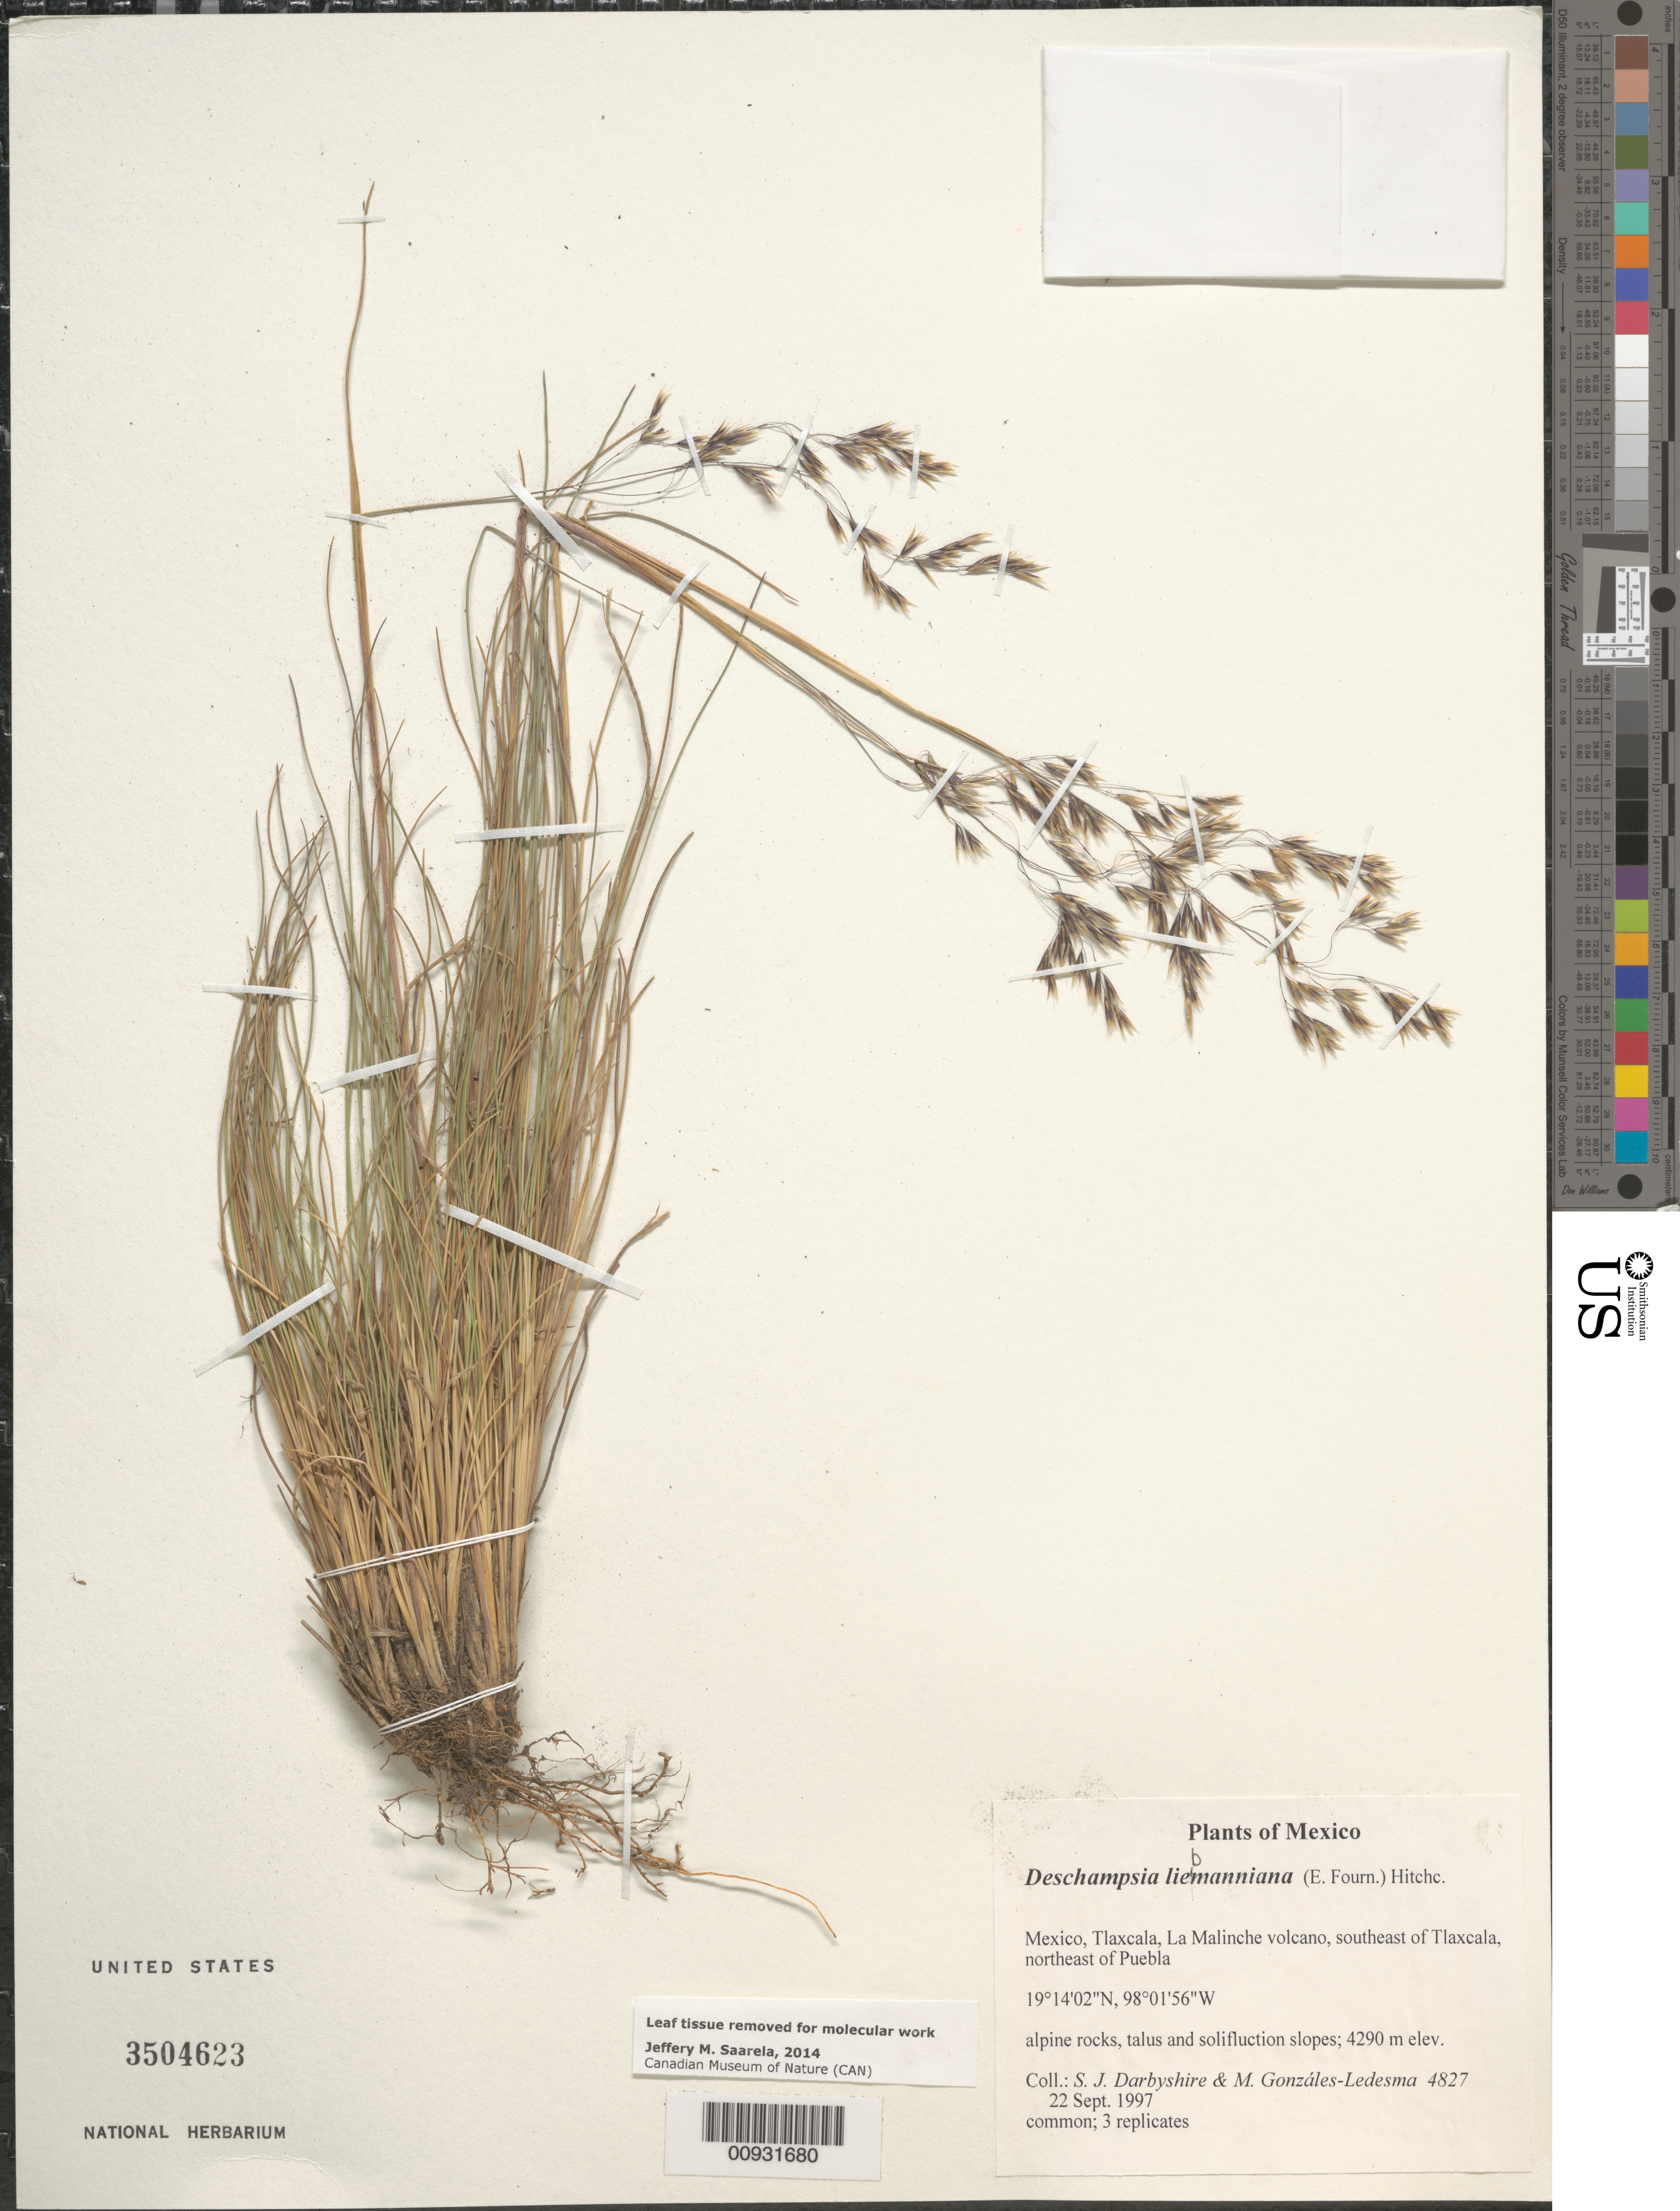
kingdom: Plantae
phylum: Tracheophyta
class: Liliopsida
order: Poales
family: Poaceae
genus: Deschampsia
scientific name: Deschampsia liebmanniana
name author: (E. Fourn.) Hitchc.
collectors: S. Darbyshire & M. González-Ledesma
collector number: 4827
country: Mexico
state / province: Tlaxcala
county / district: Tlaxcala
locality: La Malinche volcano, SE of Tlaxcala, NE of Puebla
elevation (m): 4290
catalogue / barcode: US 3504623